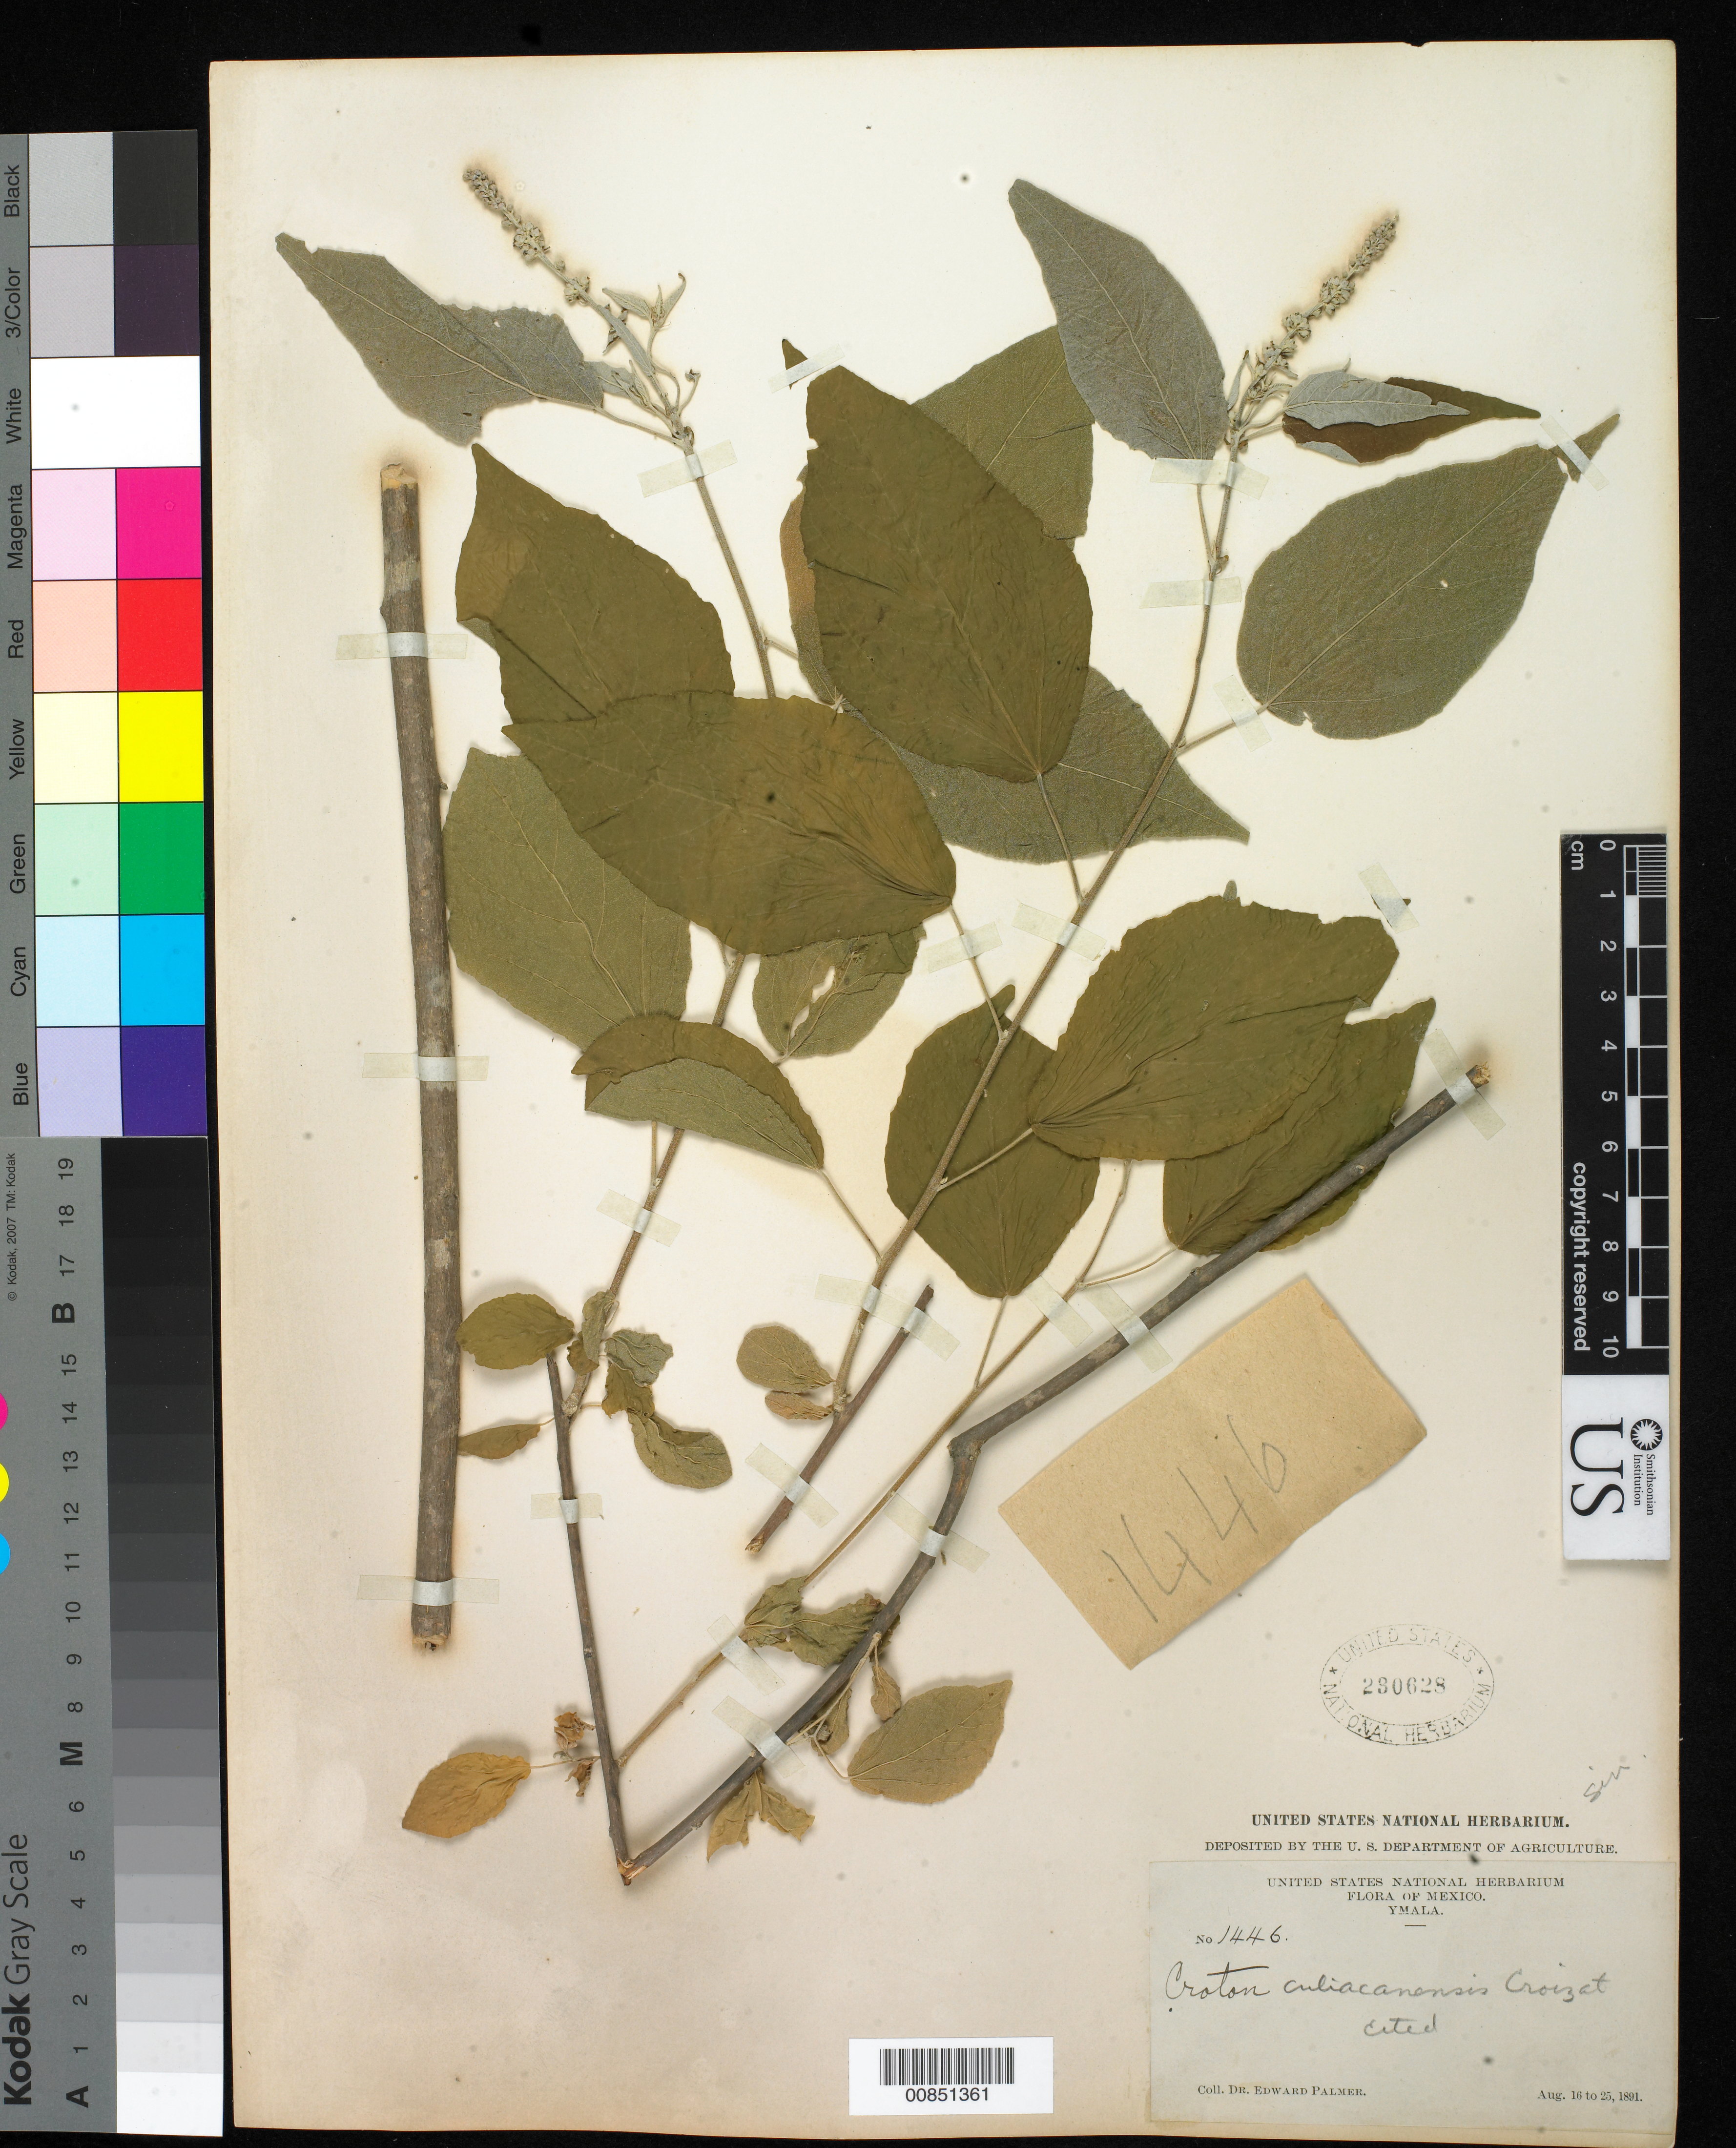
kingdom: Plantae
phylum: Tracheophyta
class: Magnoliopsida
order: Malpighiales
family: Euphorbiaceae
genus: Croton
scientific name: Croton culiacanensis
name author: Croizat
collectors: E. Palmer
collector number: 1446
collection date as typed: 16 Aug 1891 to 25 Aug 1891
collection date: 1891-08-16/1891-08-25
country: Mexico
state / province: Sinaloa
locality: Ymala, Sinaloa.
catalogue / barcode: US 230628